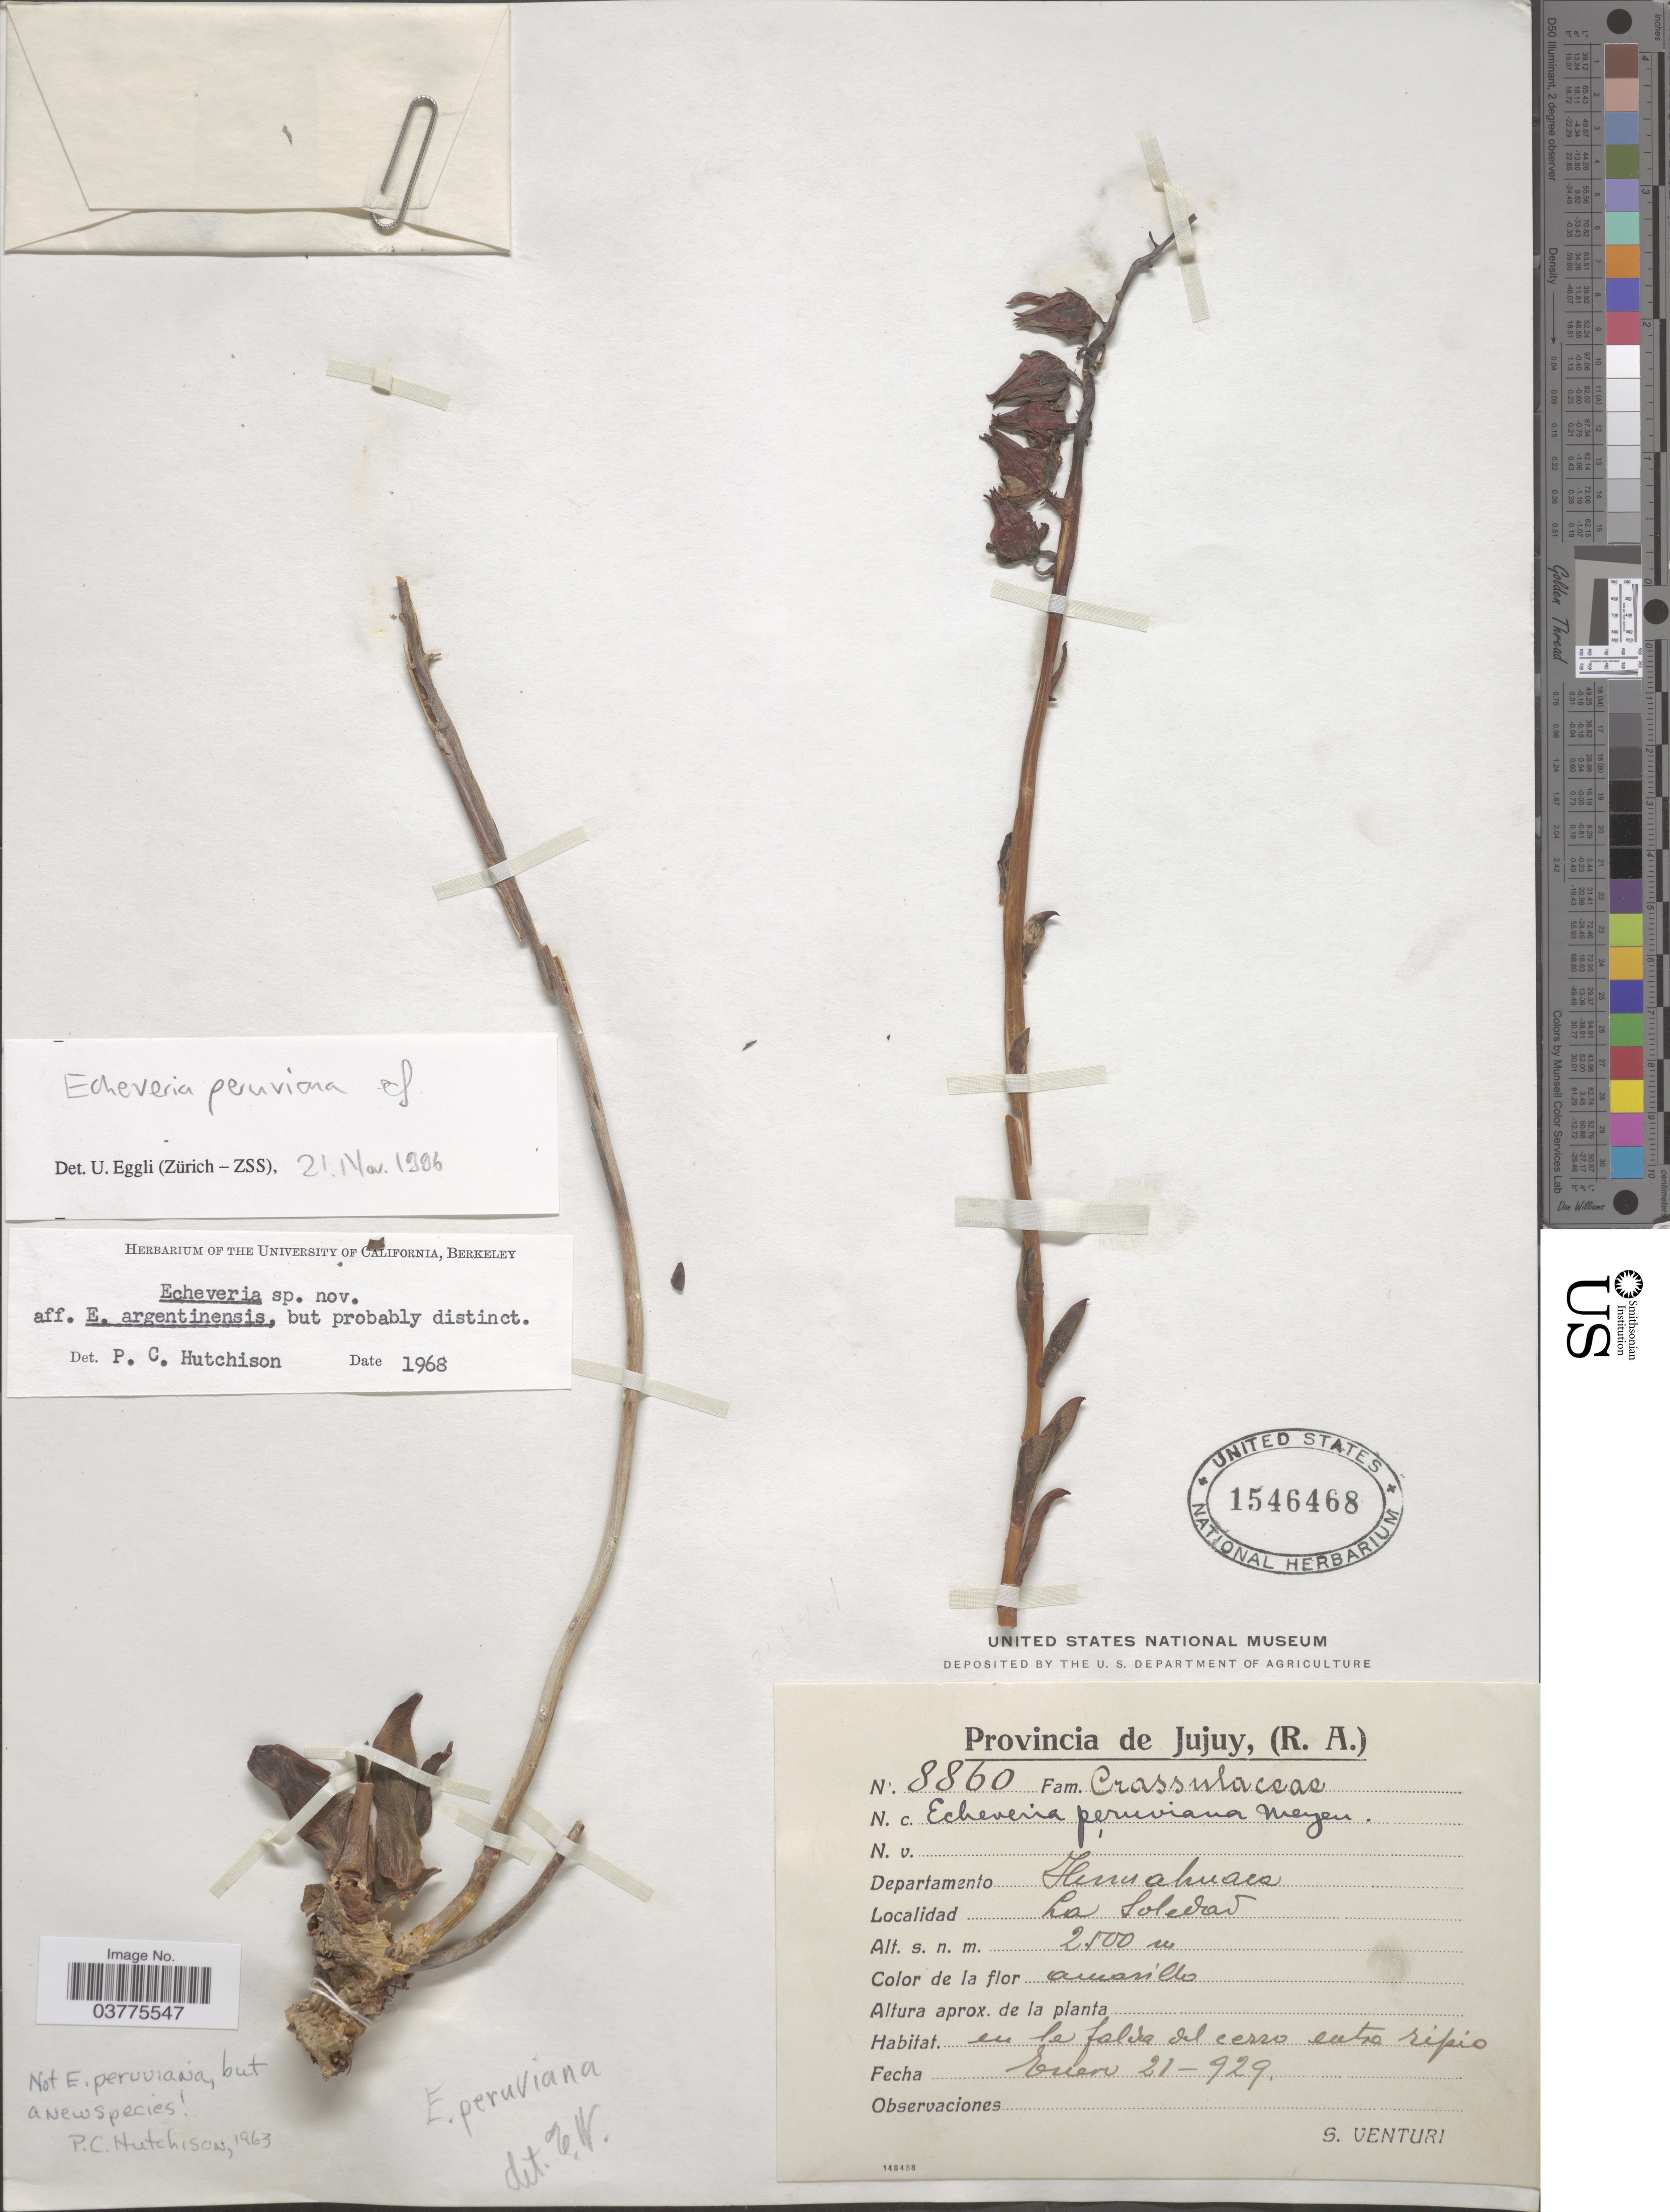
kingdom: Plantae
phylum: Tracheophyta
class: Magnoliopsida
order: Saxifragales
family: Crassulaceae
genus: Echeveria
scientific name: Echeveria argentinensis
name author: Pino et al.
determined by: Pino, Guillermo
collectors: S. Venturi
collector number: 8860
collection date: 1929-01-21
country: Argentina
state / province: Jujuy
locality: Departamento Hennahuaes. La Soledad.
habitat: En le falda del cerro entre ripio.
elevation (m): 2100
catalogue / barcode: US 1546468